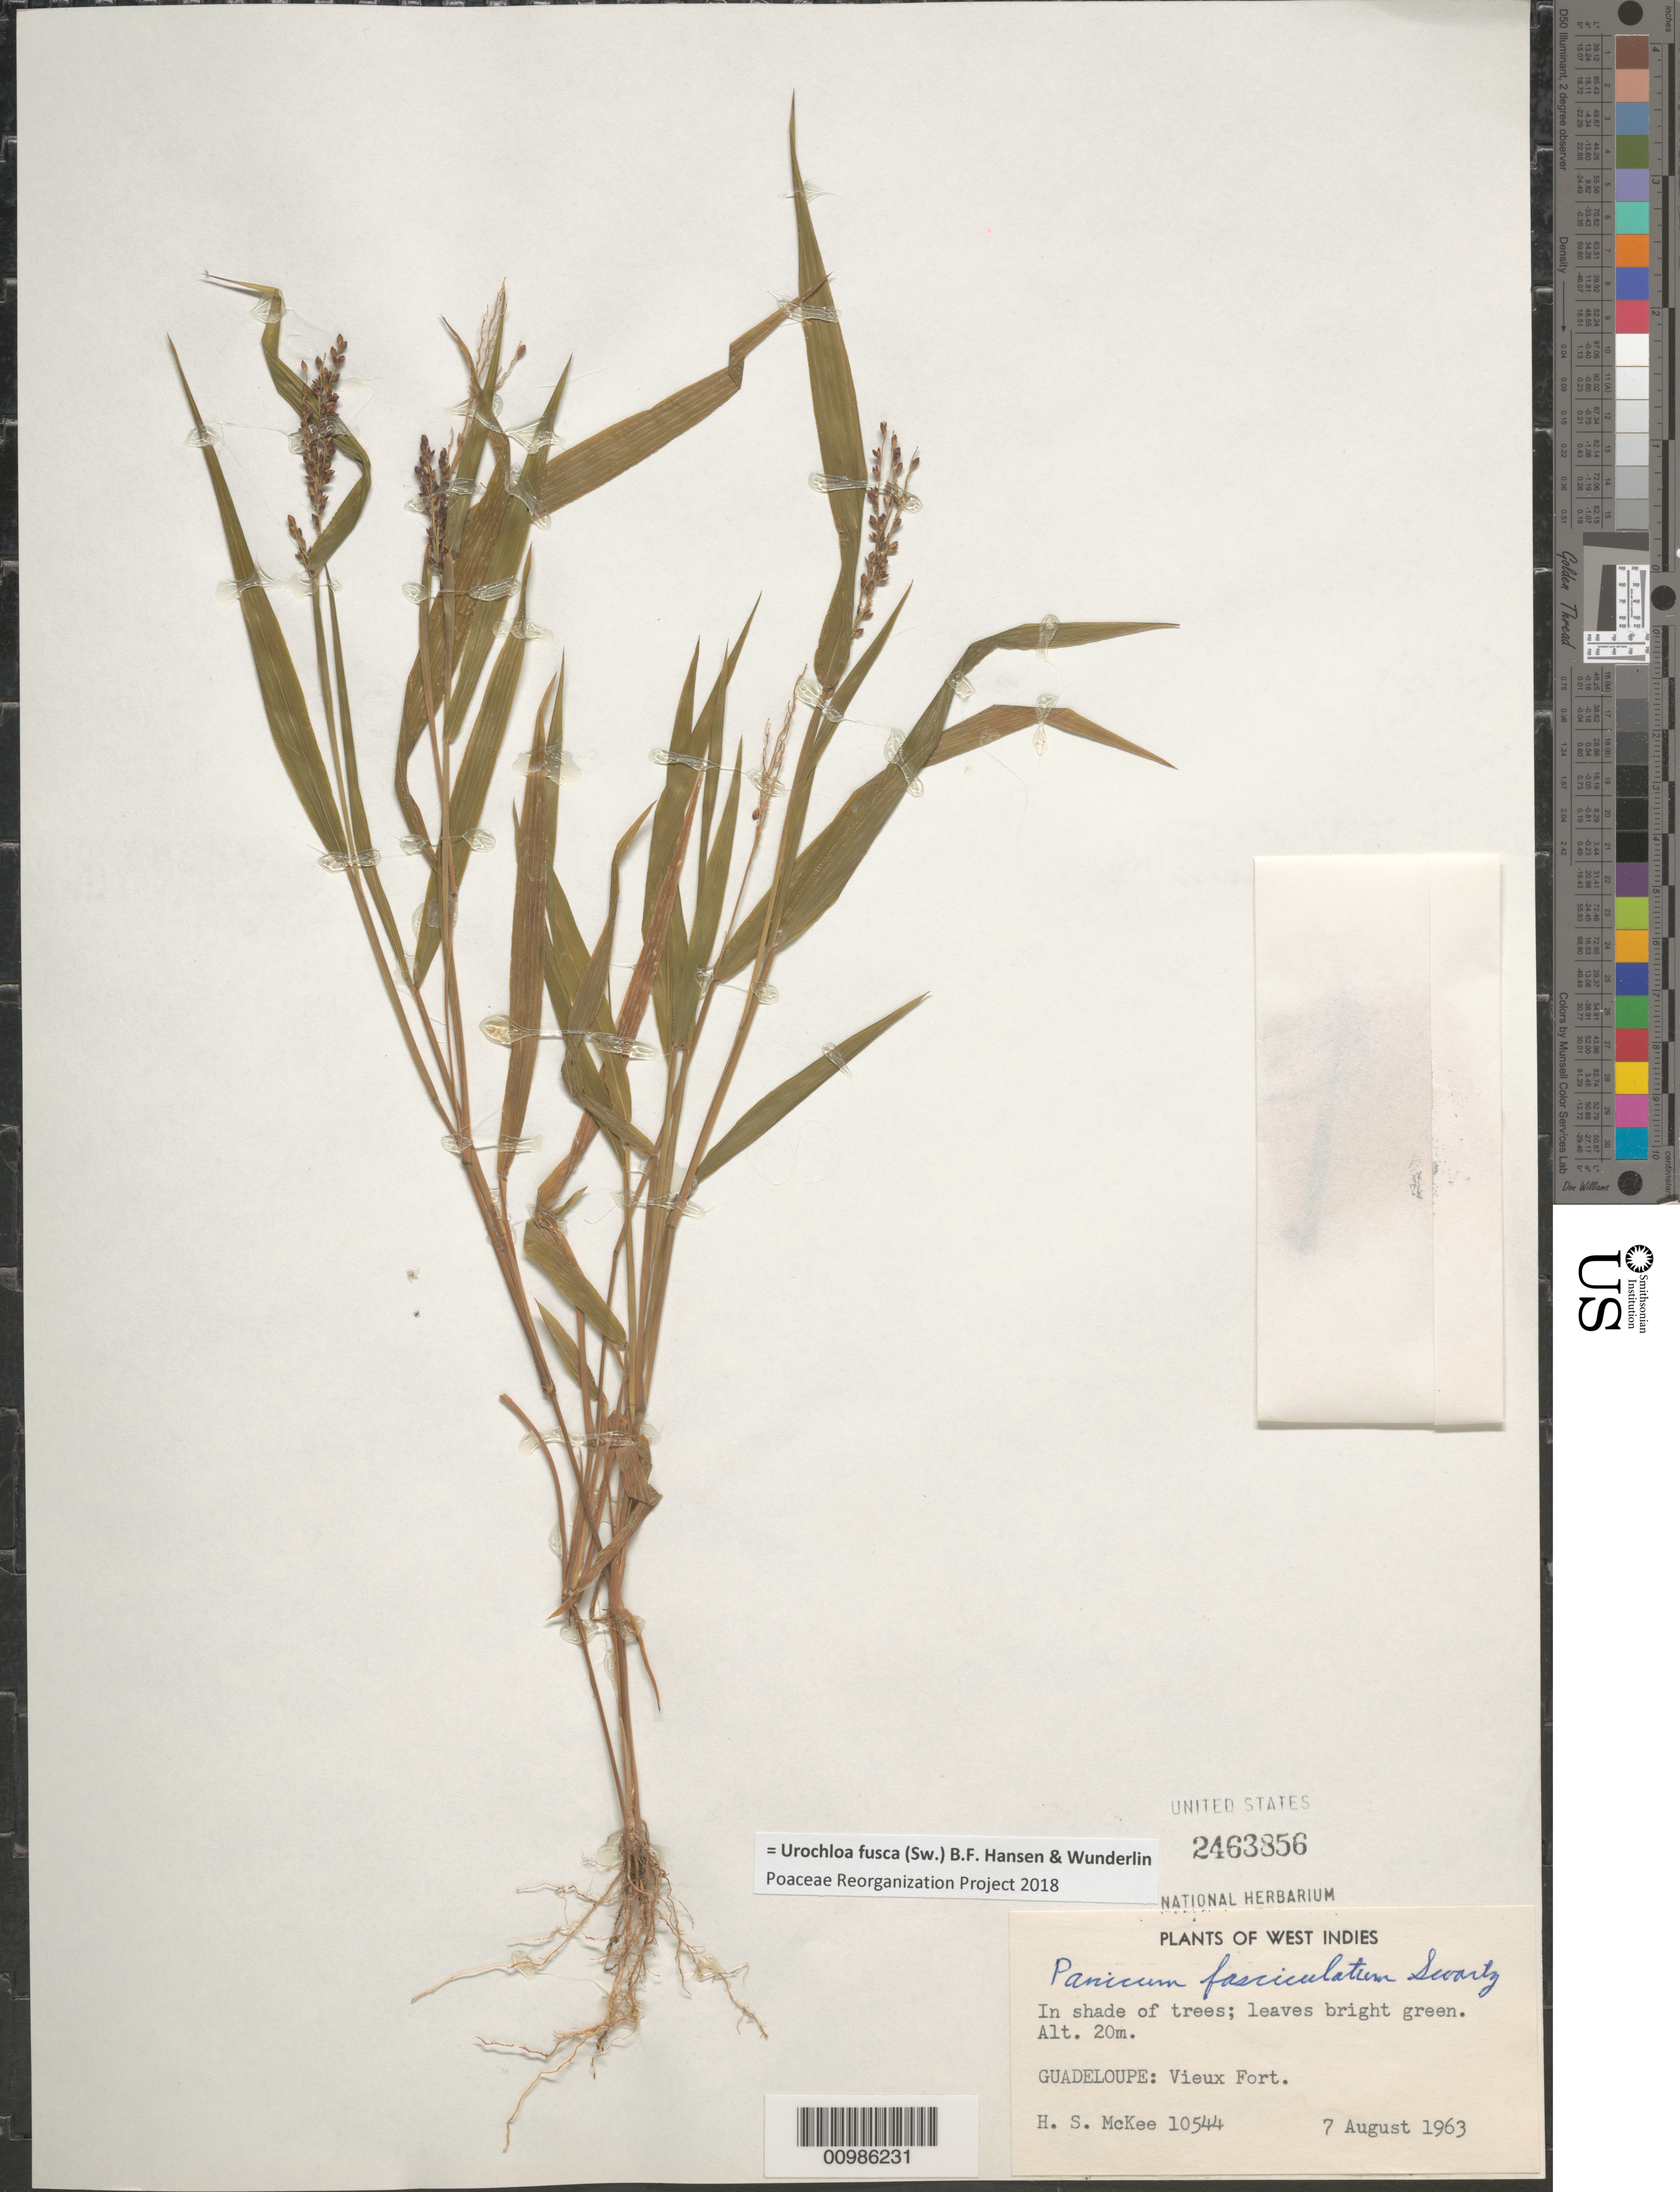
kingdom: Plantae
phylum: Tracheophyta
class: Liliopsida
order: Poales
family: Poaceae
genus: Brachiaria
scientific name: Brachiaria fasciculata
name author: (Sw.) Parodi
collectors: H. S. McKee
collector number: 10544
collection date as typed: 07 Aug 1963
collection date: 1963-08-07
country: Guadeloupe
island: Basse Terre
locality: Vieux Fort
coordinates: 0 N, 0 E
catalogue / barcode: US 2463856